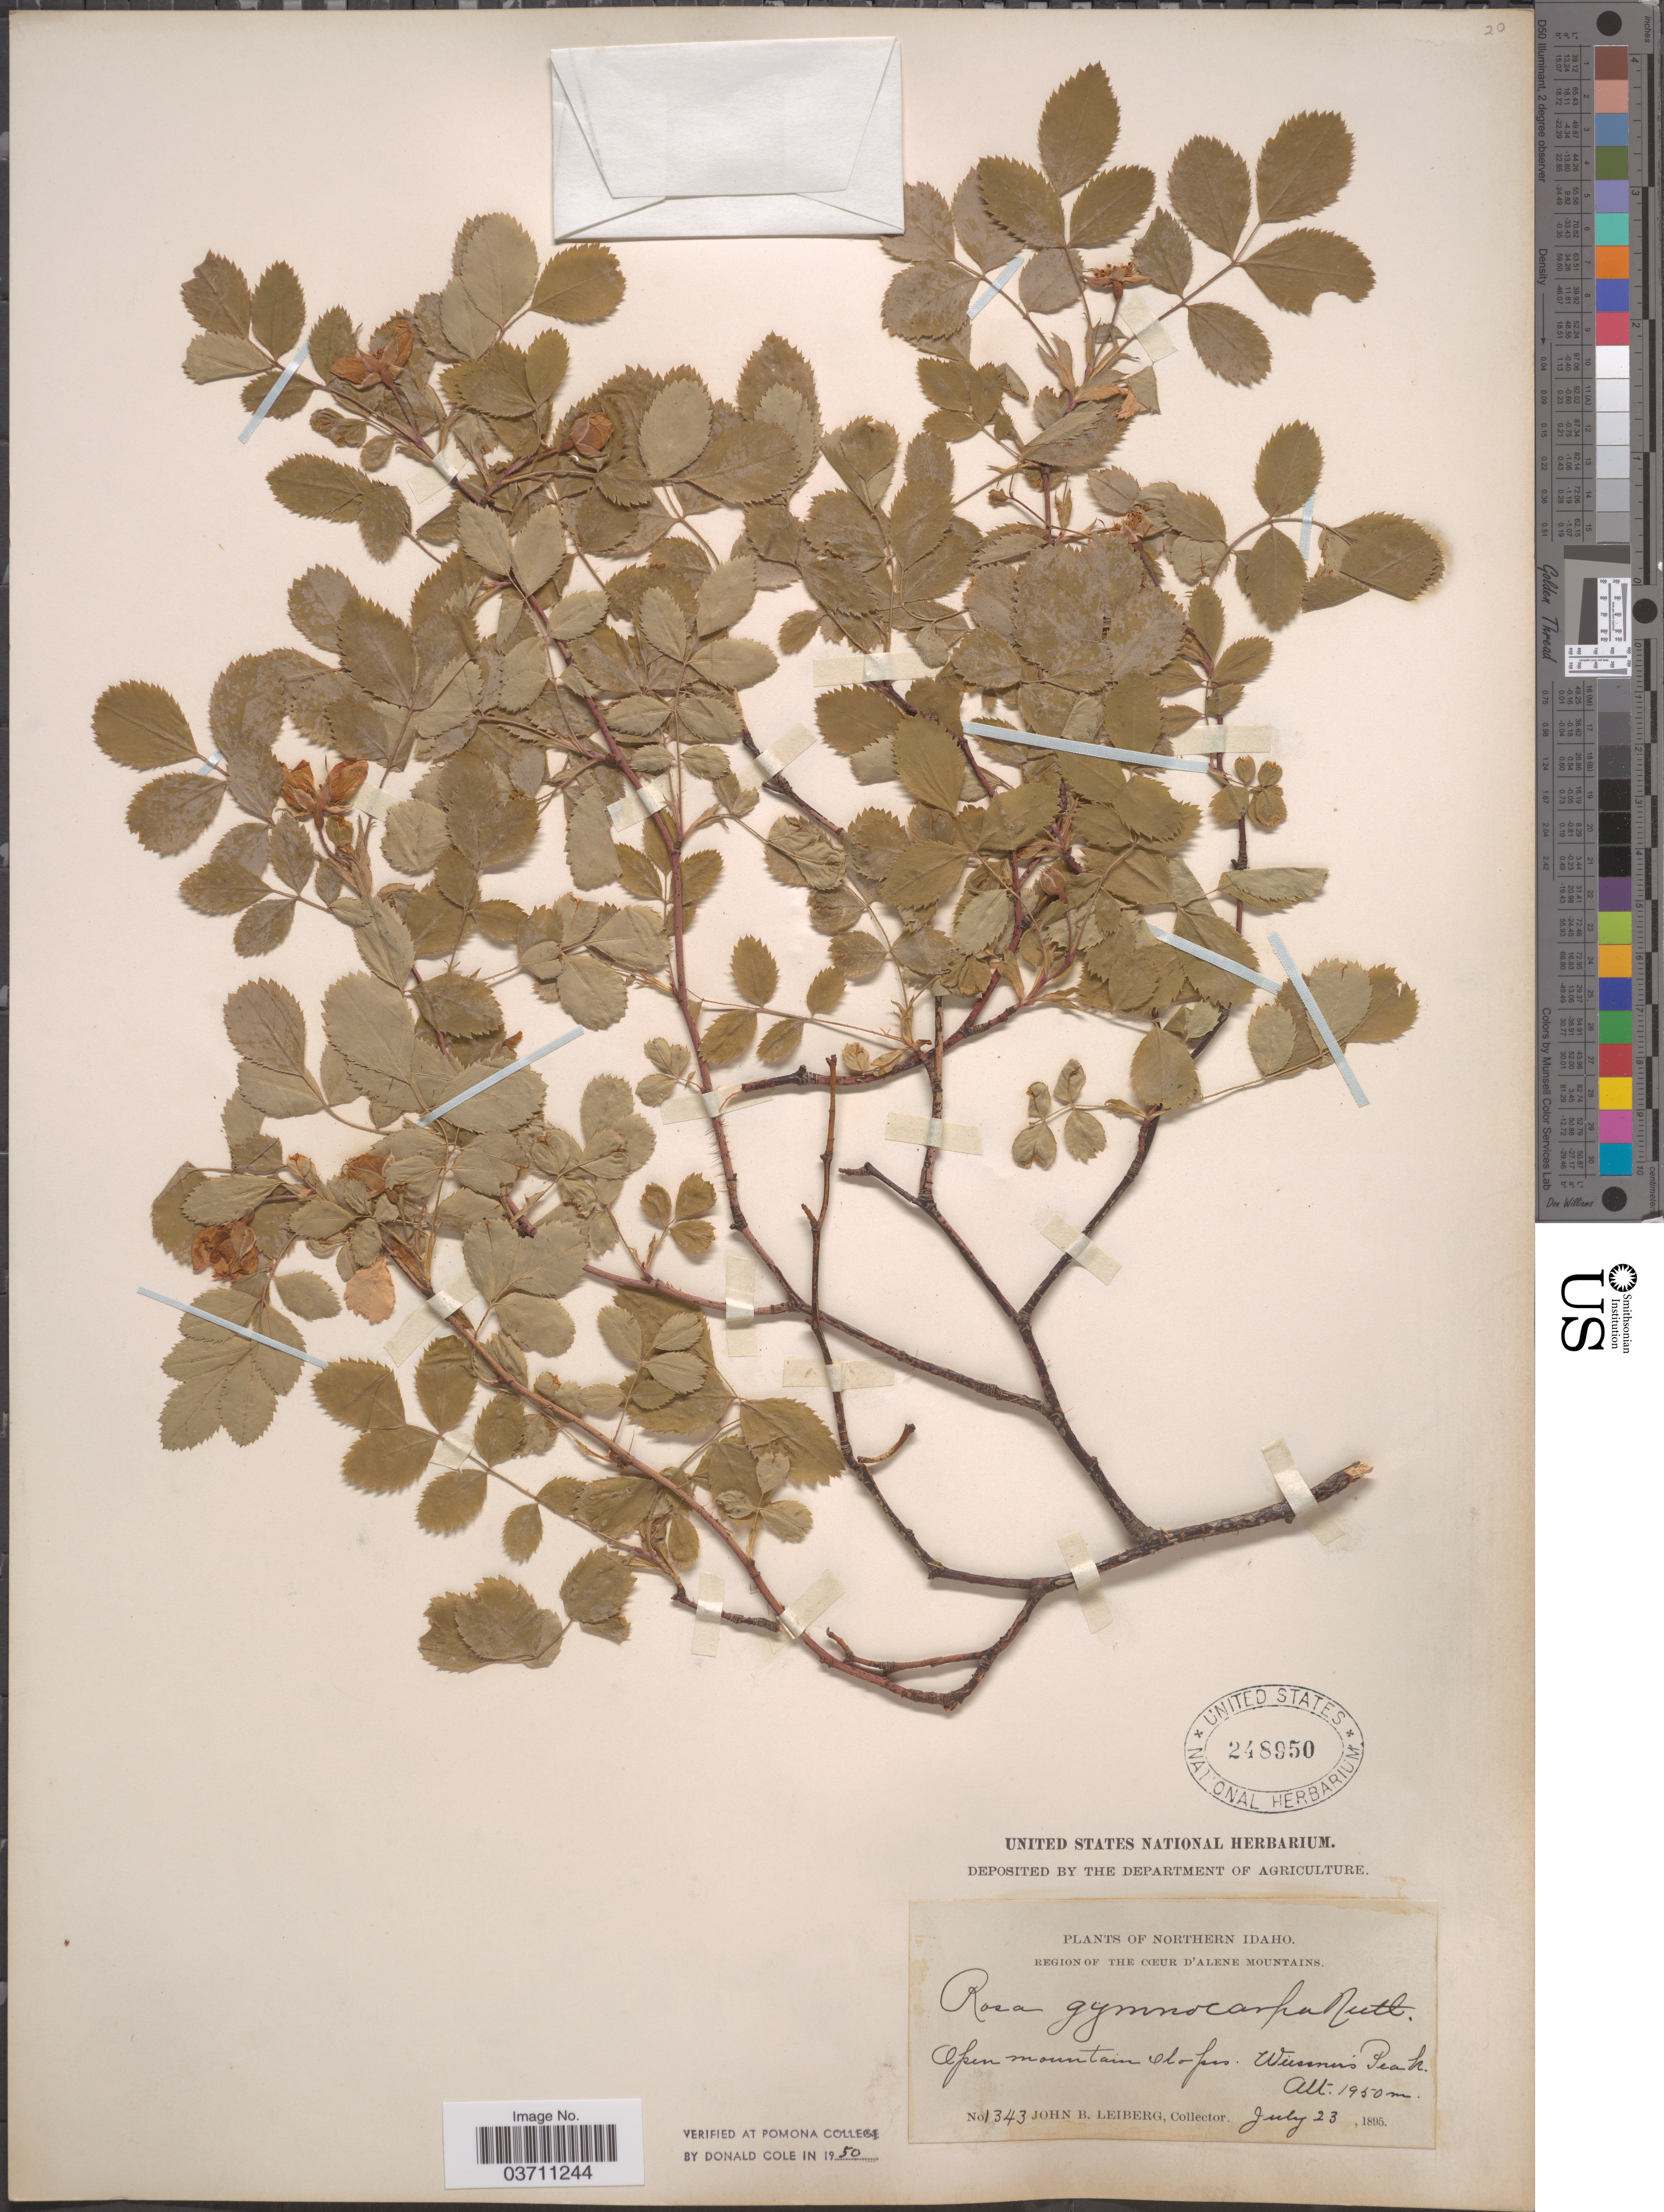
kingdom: Plantae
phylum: Tracheophyta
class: Magnoliopsida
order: Rosales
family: Rosaceae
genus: Rosa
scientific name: Rosa gymnocarpa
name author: Nutt.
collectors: J. B. Leiberg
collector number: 1343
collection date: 1895-07-23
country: United States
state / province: Idaho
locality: Northern Idaho. Region of the Cœur d'Alene Mountains. Open mountain slopes. Weissners Peak.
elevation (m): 1950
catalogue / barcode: US 248950